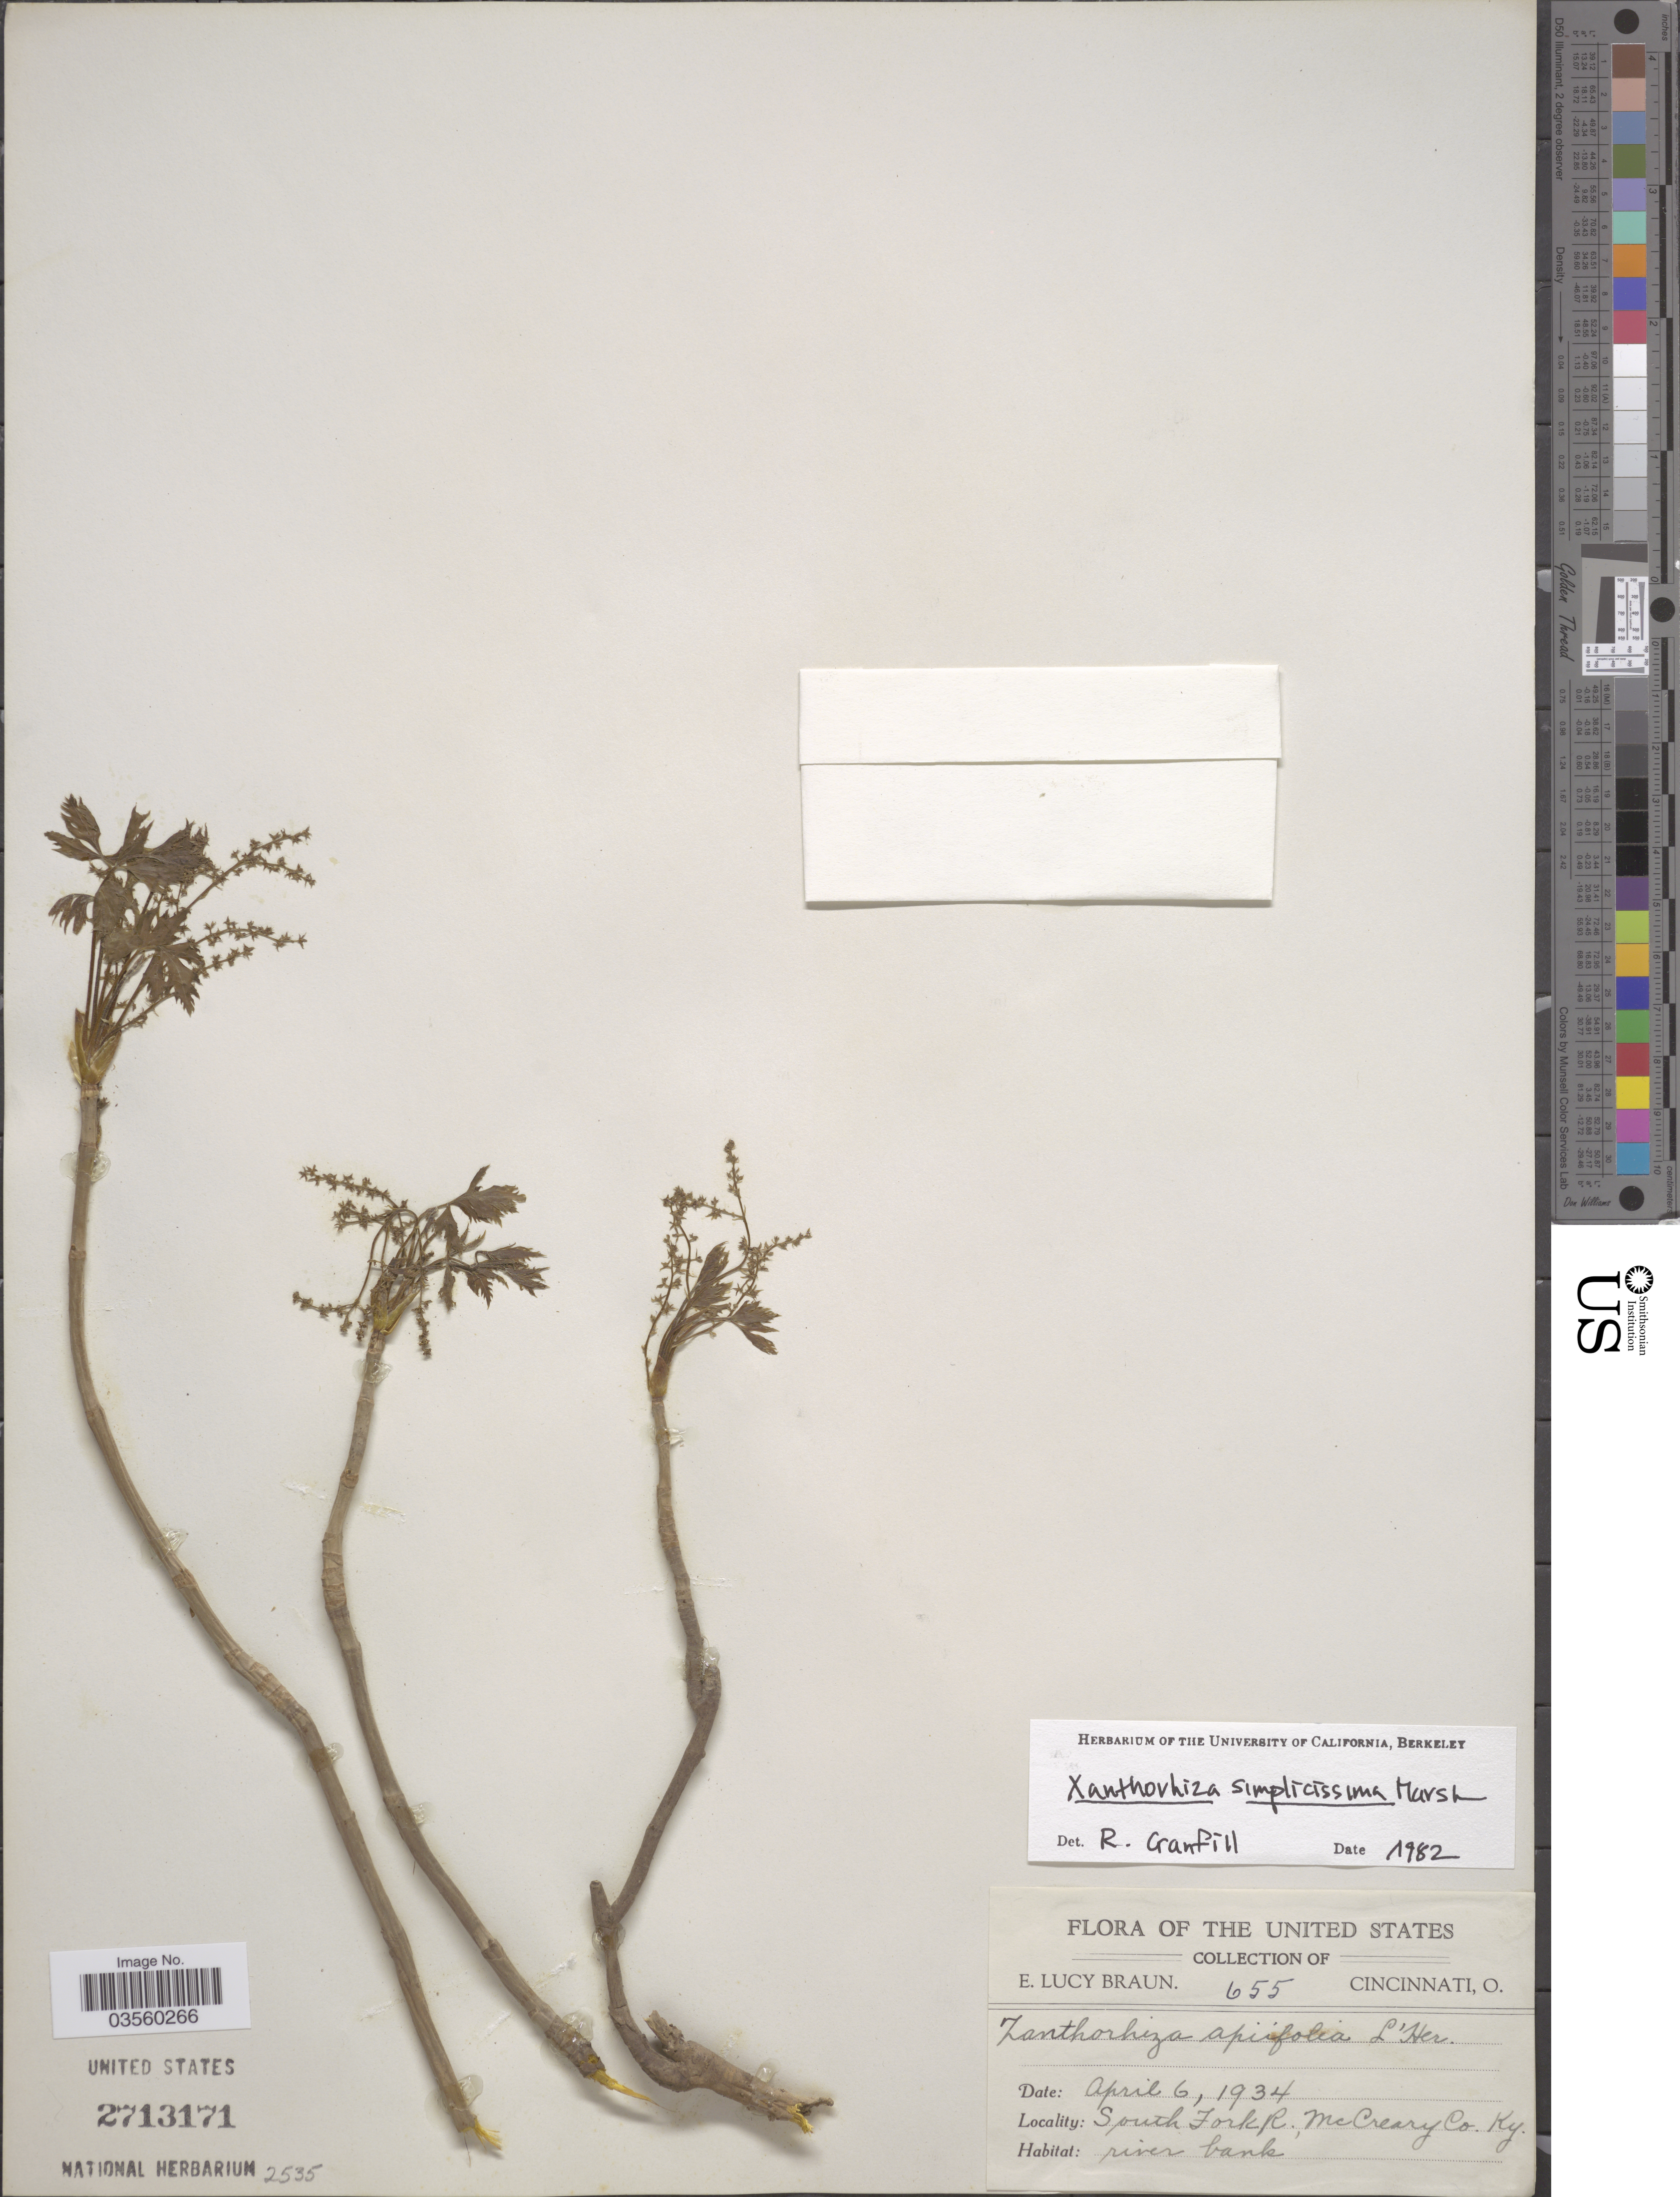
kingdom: Plantae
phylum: Tracheophyta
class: Magnoliopsida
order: Ranunculales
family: Ranunculaceae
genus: Xanthorhiza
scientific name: Xanthorhiza simplicissima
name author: Marshall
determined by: Cranfill, R.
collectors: E. L. Braun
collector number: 655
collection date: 1934-04-06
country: United States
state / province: Kentucky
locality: South Fork R., McCreary Co.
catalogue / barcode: US 2713171